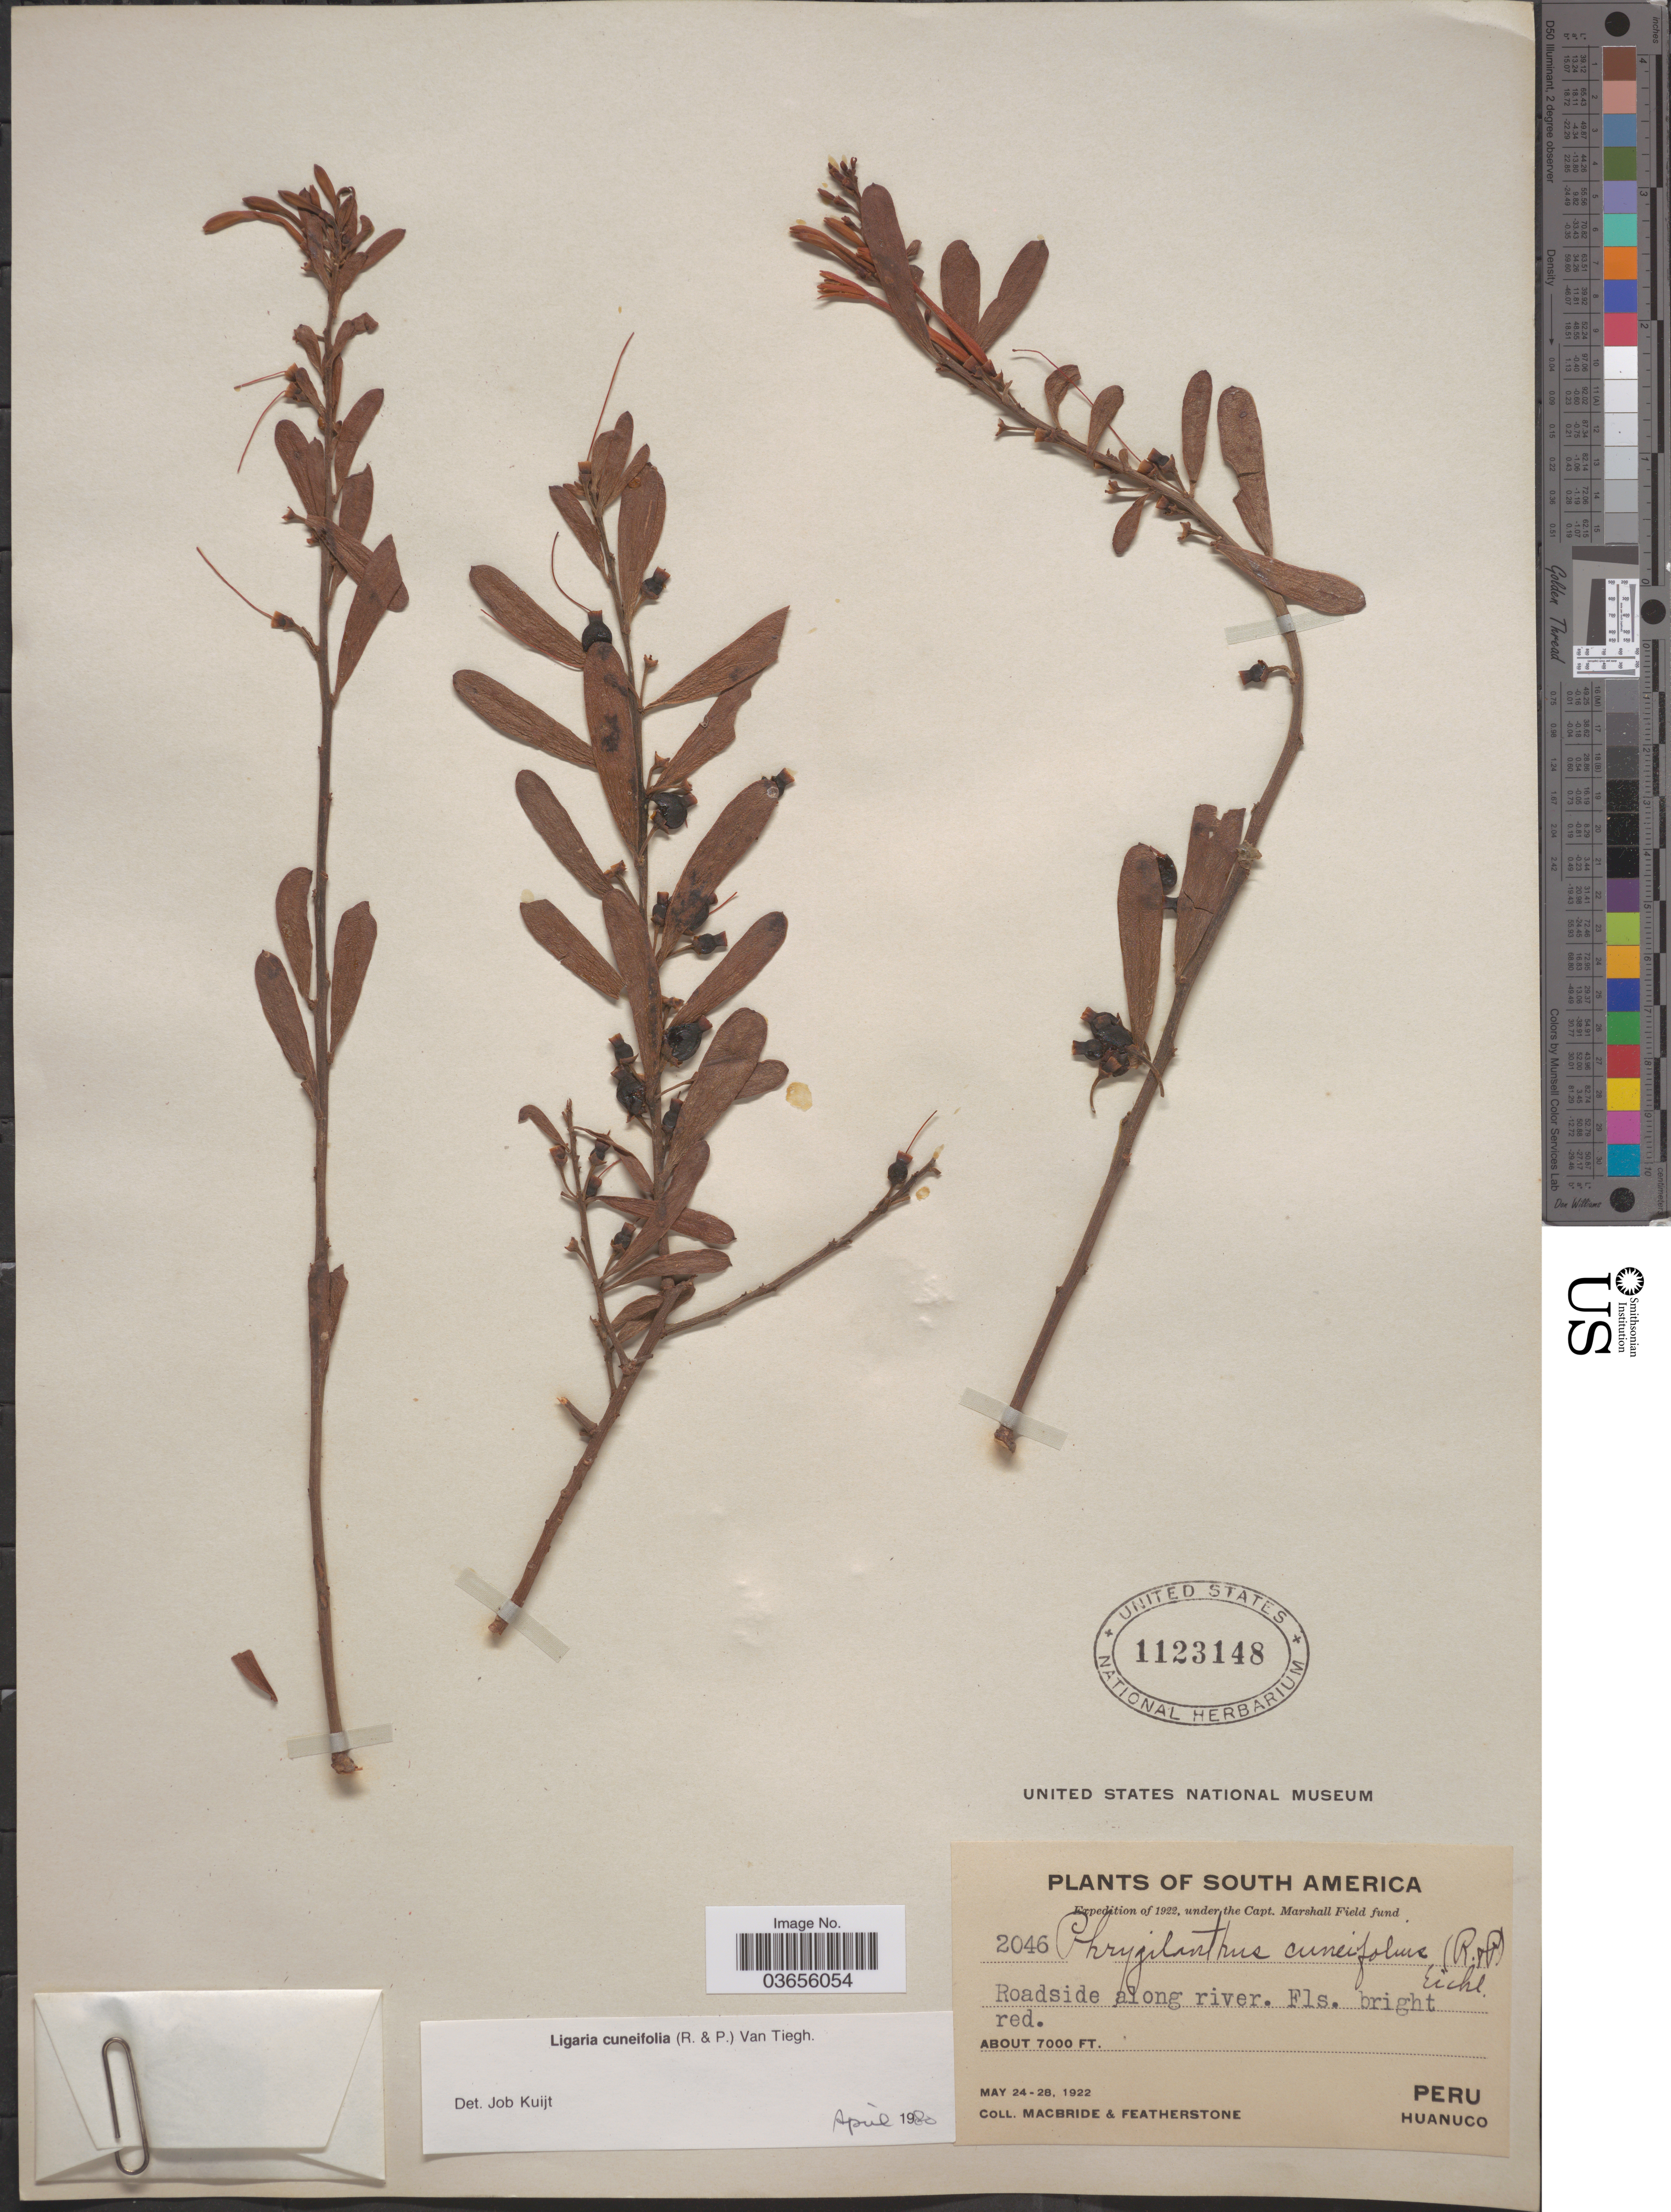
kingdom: Plantae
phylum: Tracheophyta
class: Magnoliopsida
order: Santalales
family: Loranthaceae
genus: Ligaria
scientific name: Ligaria cuneifolia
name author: (Ruiz & Pav.) Tiegh.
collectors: Macbride, -- & -. Featherstone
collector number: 2046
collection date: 1922-05-24/1922-05-28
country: Peru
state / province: Huánuco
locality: Roadside along river.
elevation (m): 2134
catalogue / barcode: US 1123148